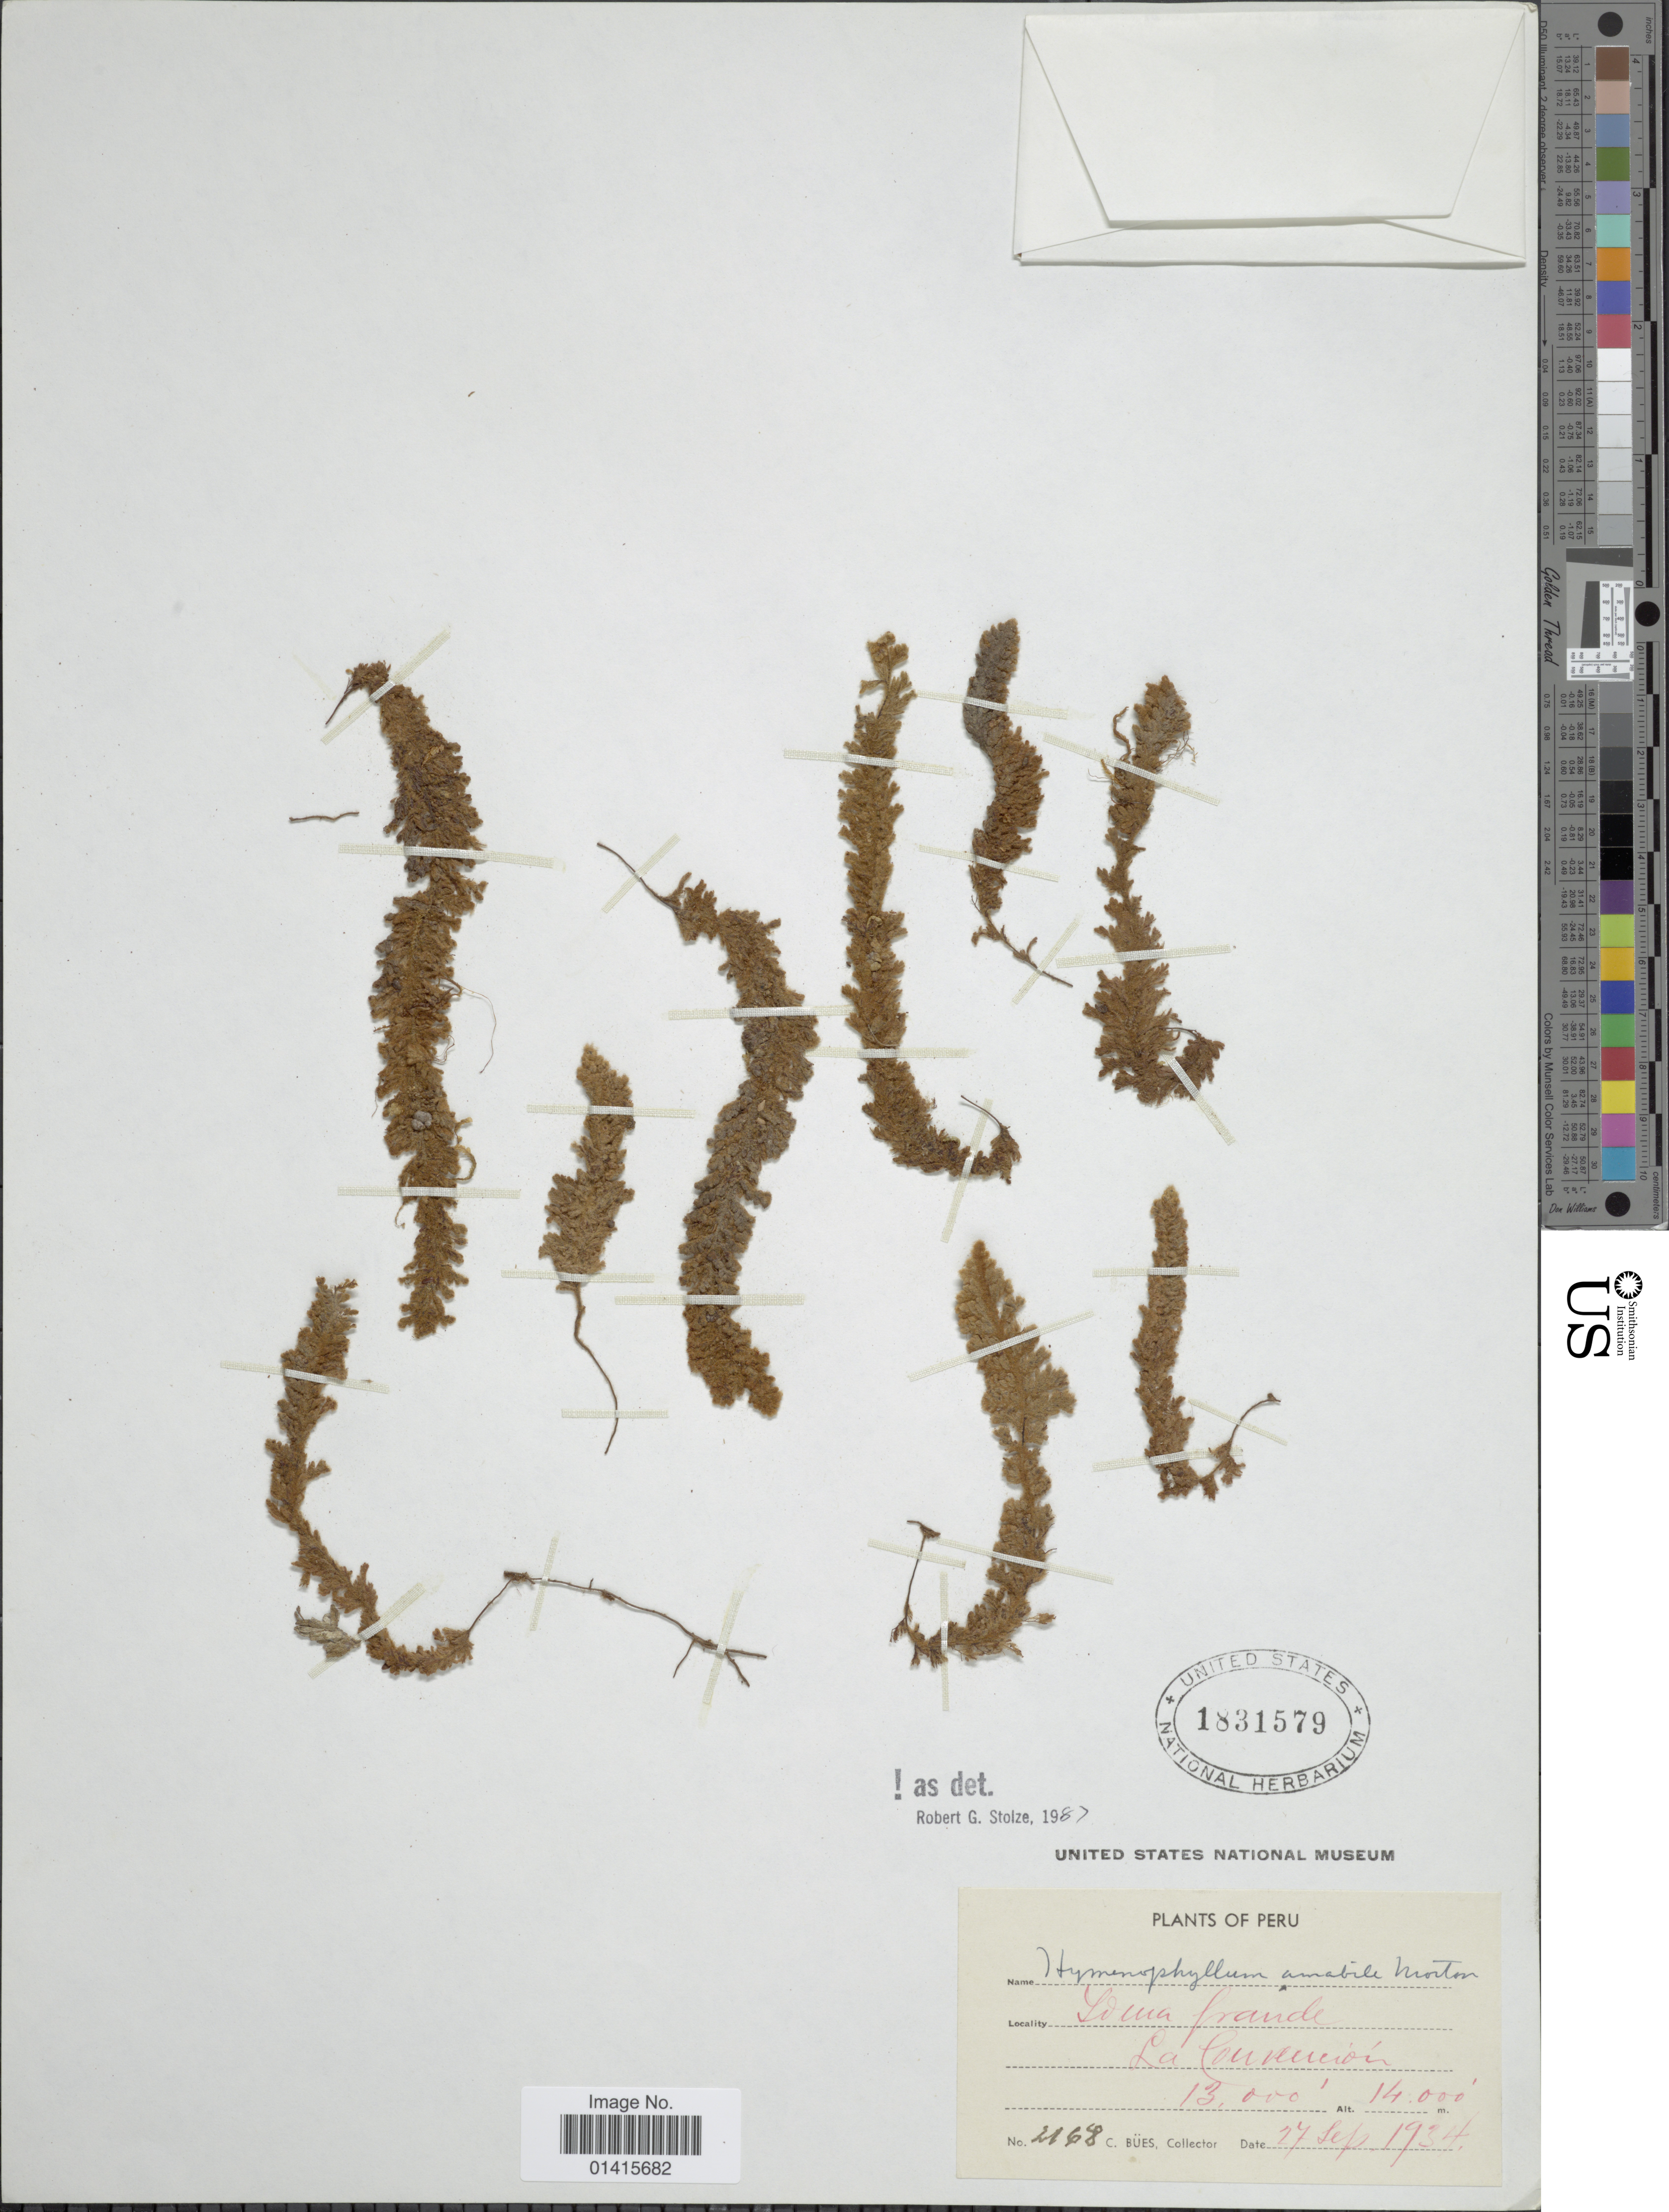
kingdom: Plantae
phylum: Tracheophyta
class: Polypodiopsida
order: Hymenophyllales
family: Hymenophyllaceae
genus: Hymenophyllum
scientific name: Hymenophyllum amabile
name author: C.V. Morton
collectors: C. Bues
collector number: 2168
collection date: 1934-09-27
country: Peru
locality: Loma Grande, La Convencion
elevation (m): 3962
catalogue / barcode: US 1831579